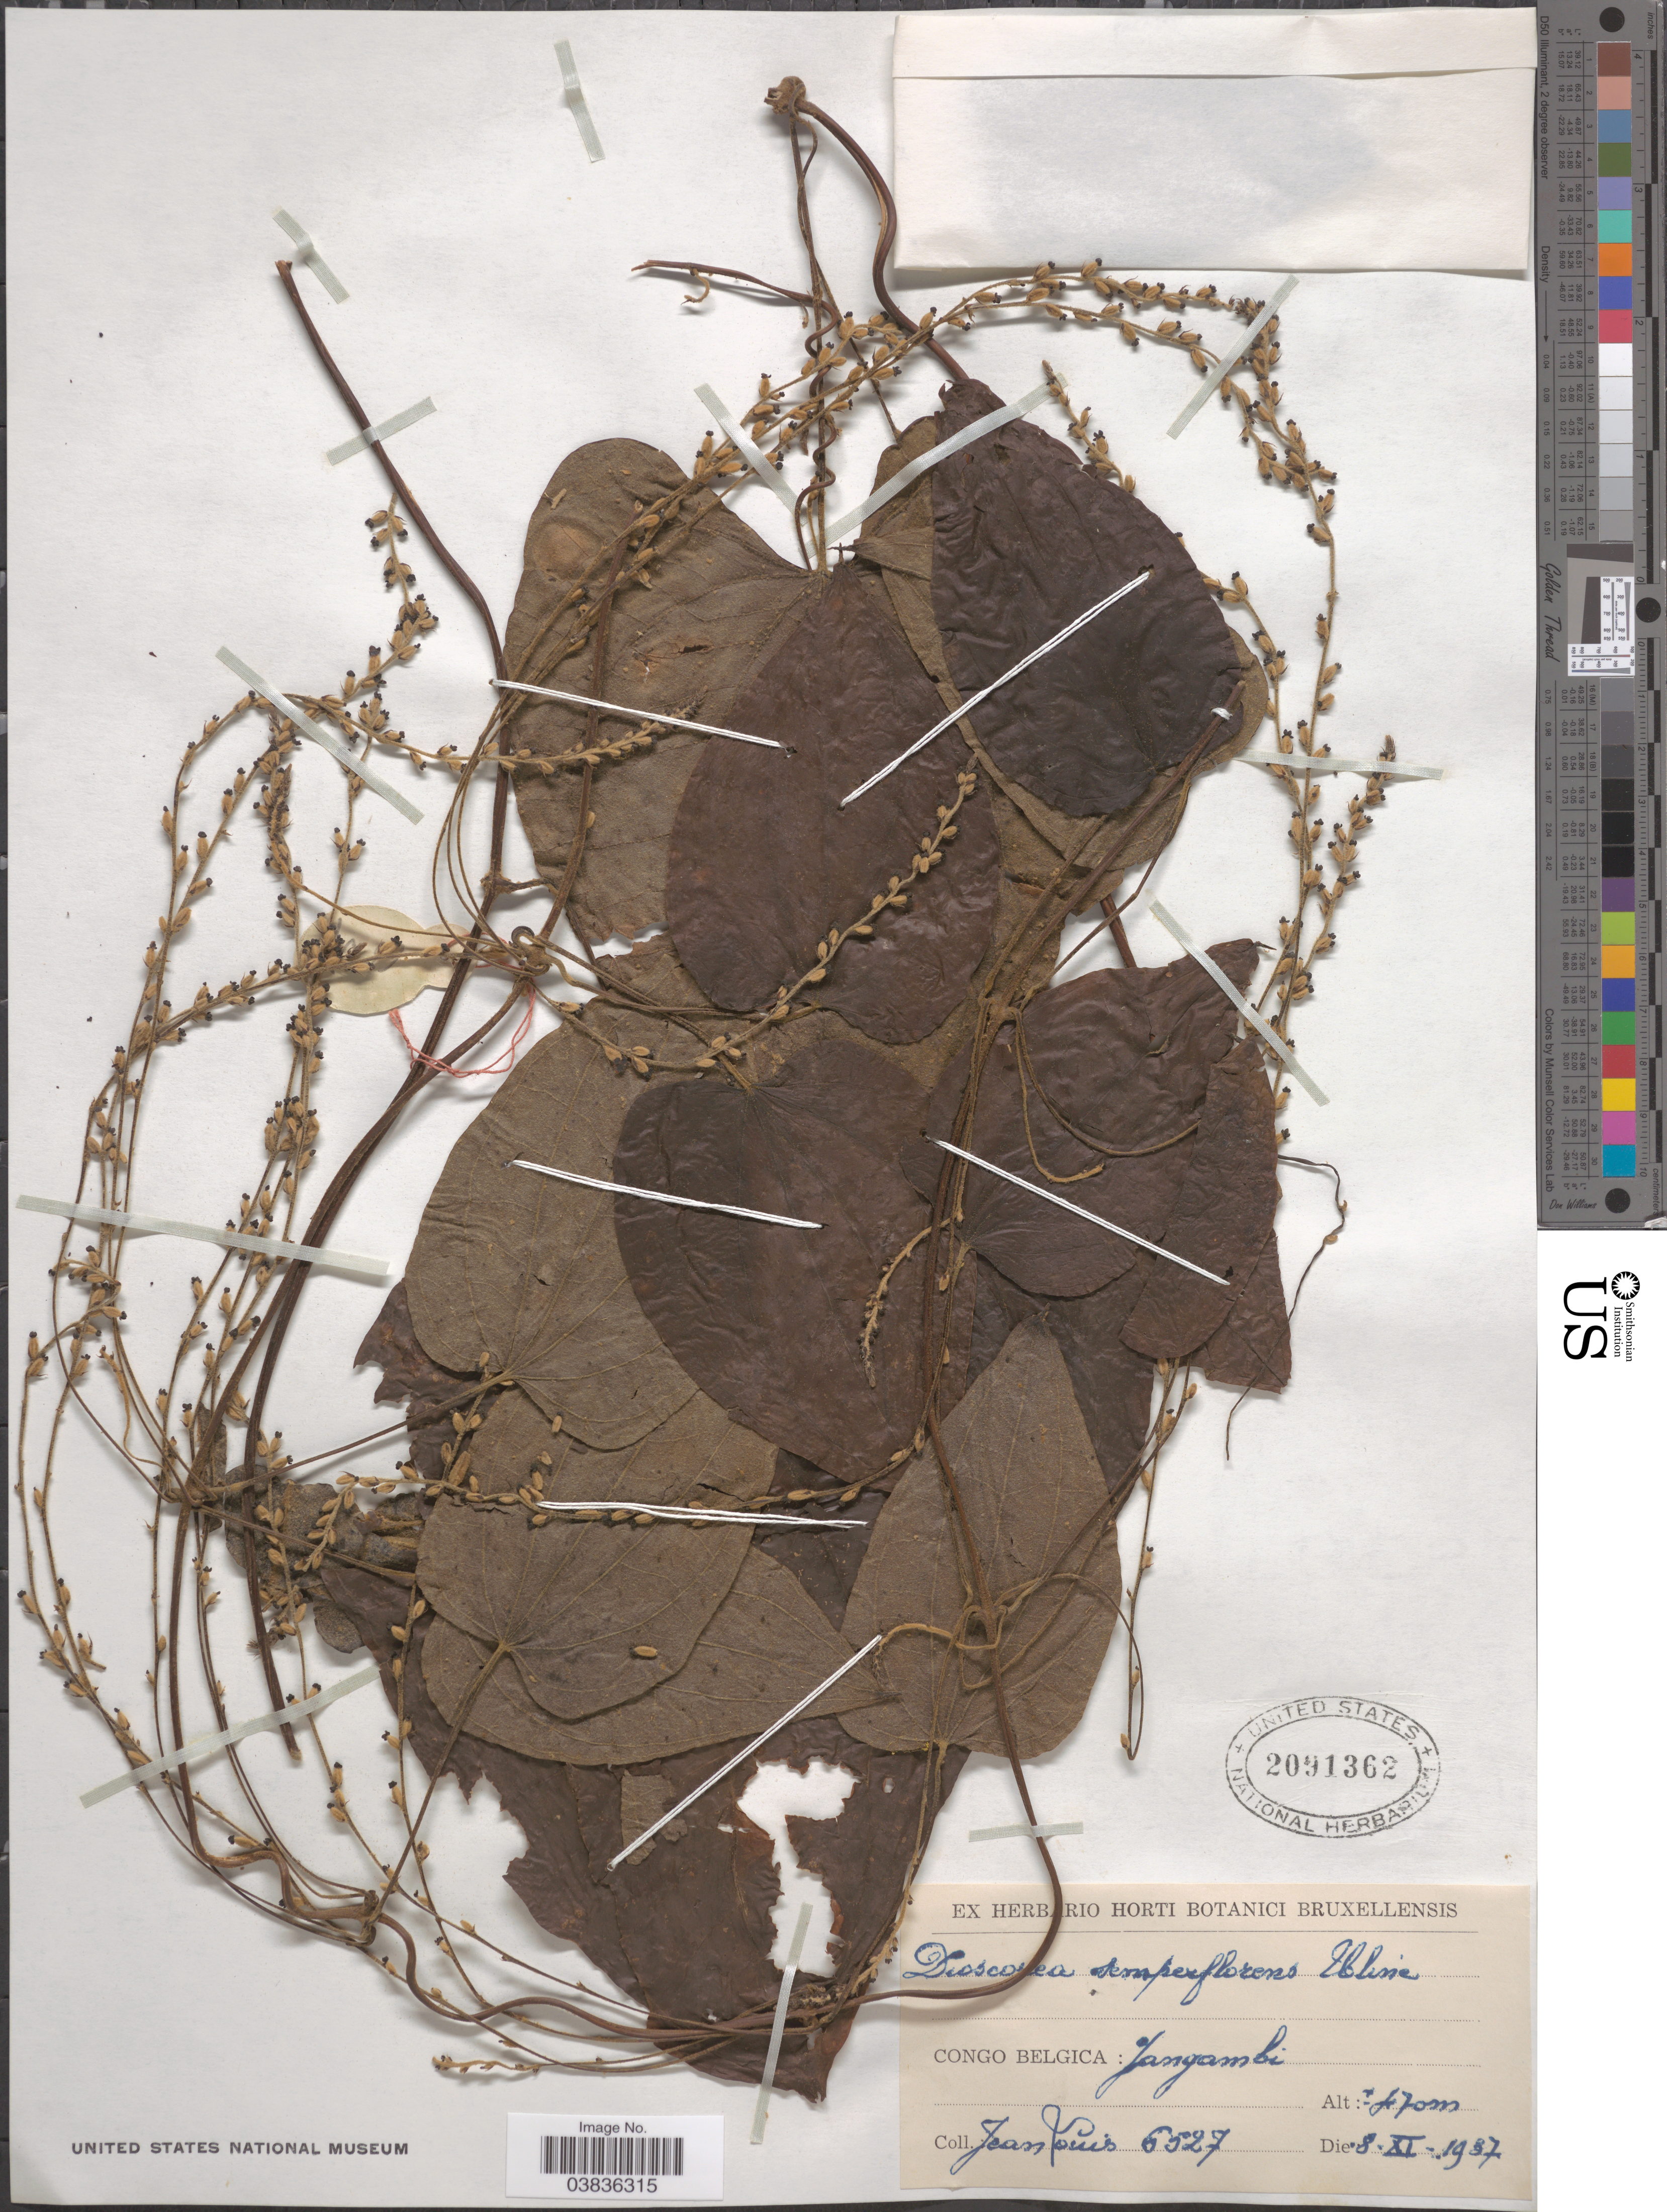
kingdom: Plantae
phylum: Tracheophyta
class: Liliopsida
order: Dioscoreales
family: Dioscoreaceae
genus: Dioscorea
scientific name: Dioscorea semperflorens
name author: Uline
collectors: J. Louis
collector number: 5527*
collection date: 1937-11-08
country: Congo, Democratic Republic of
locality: Congo Belgica: Yangambi.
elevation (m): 470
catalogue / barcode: US 2091362